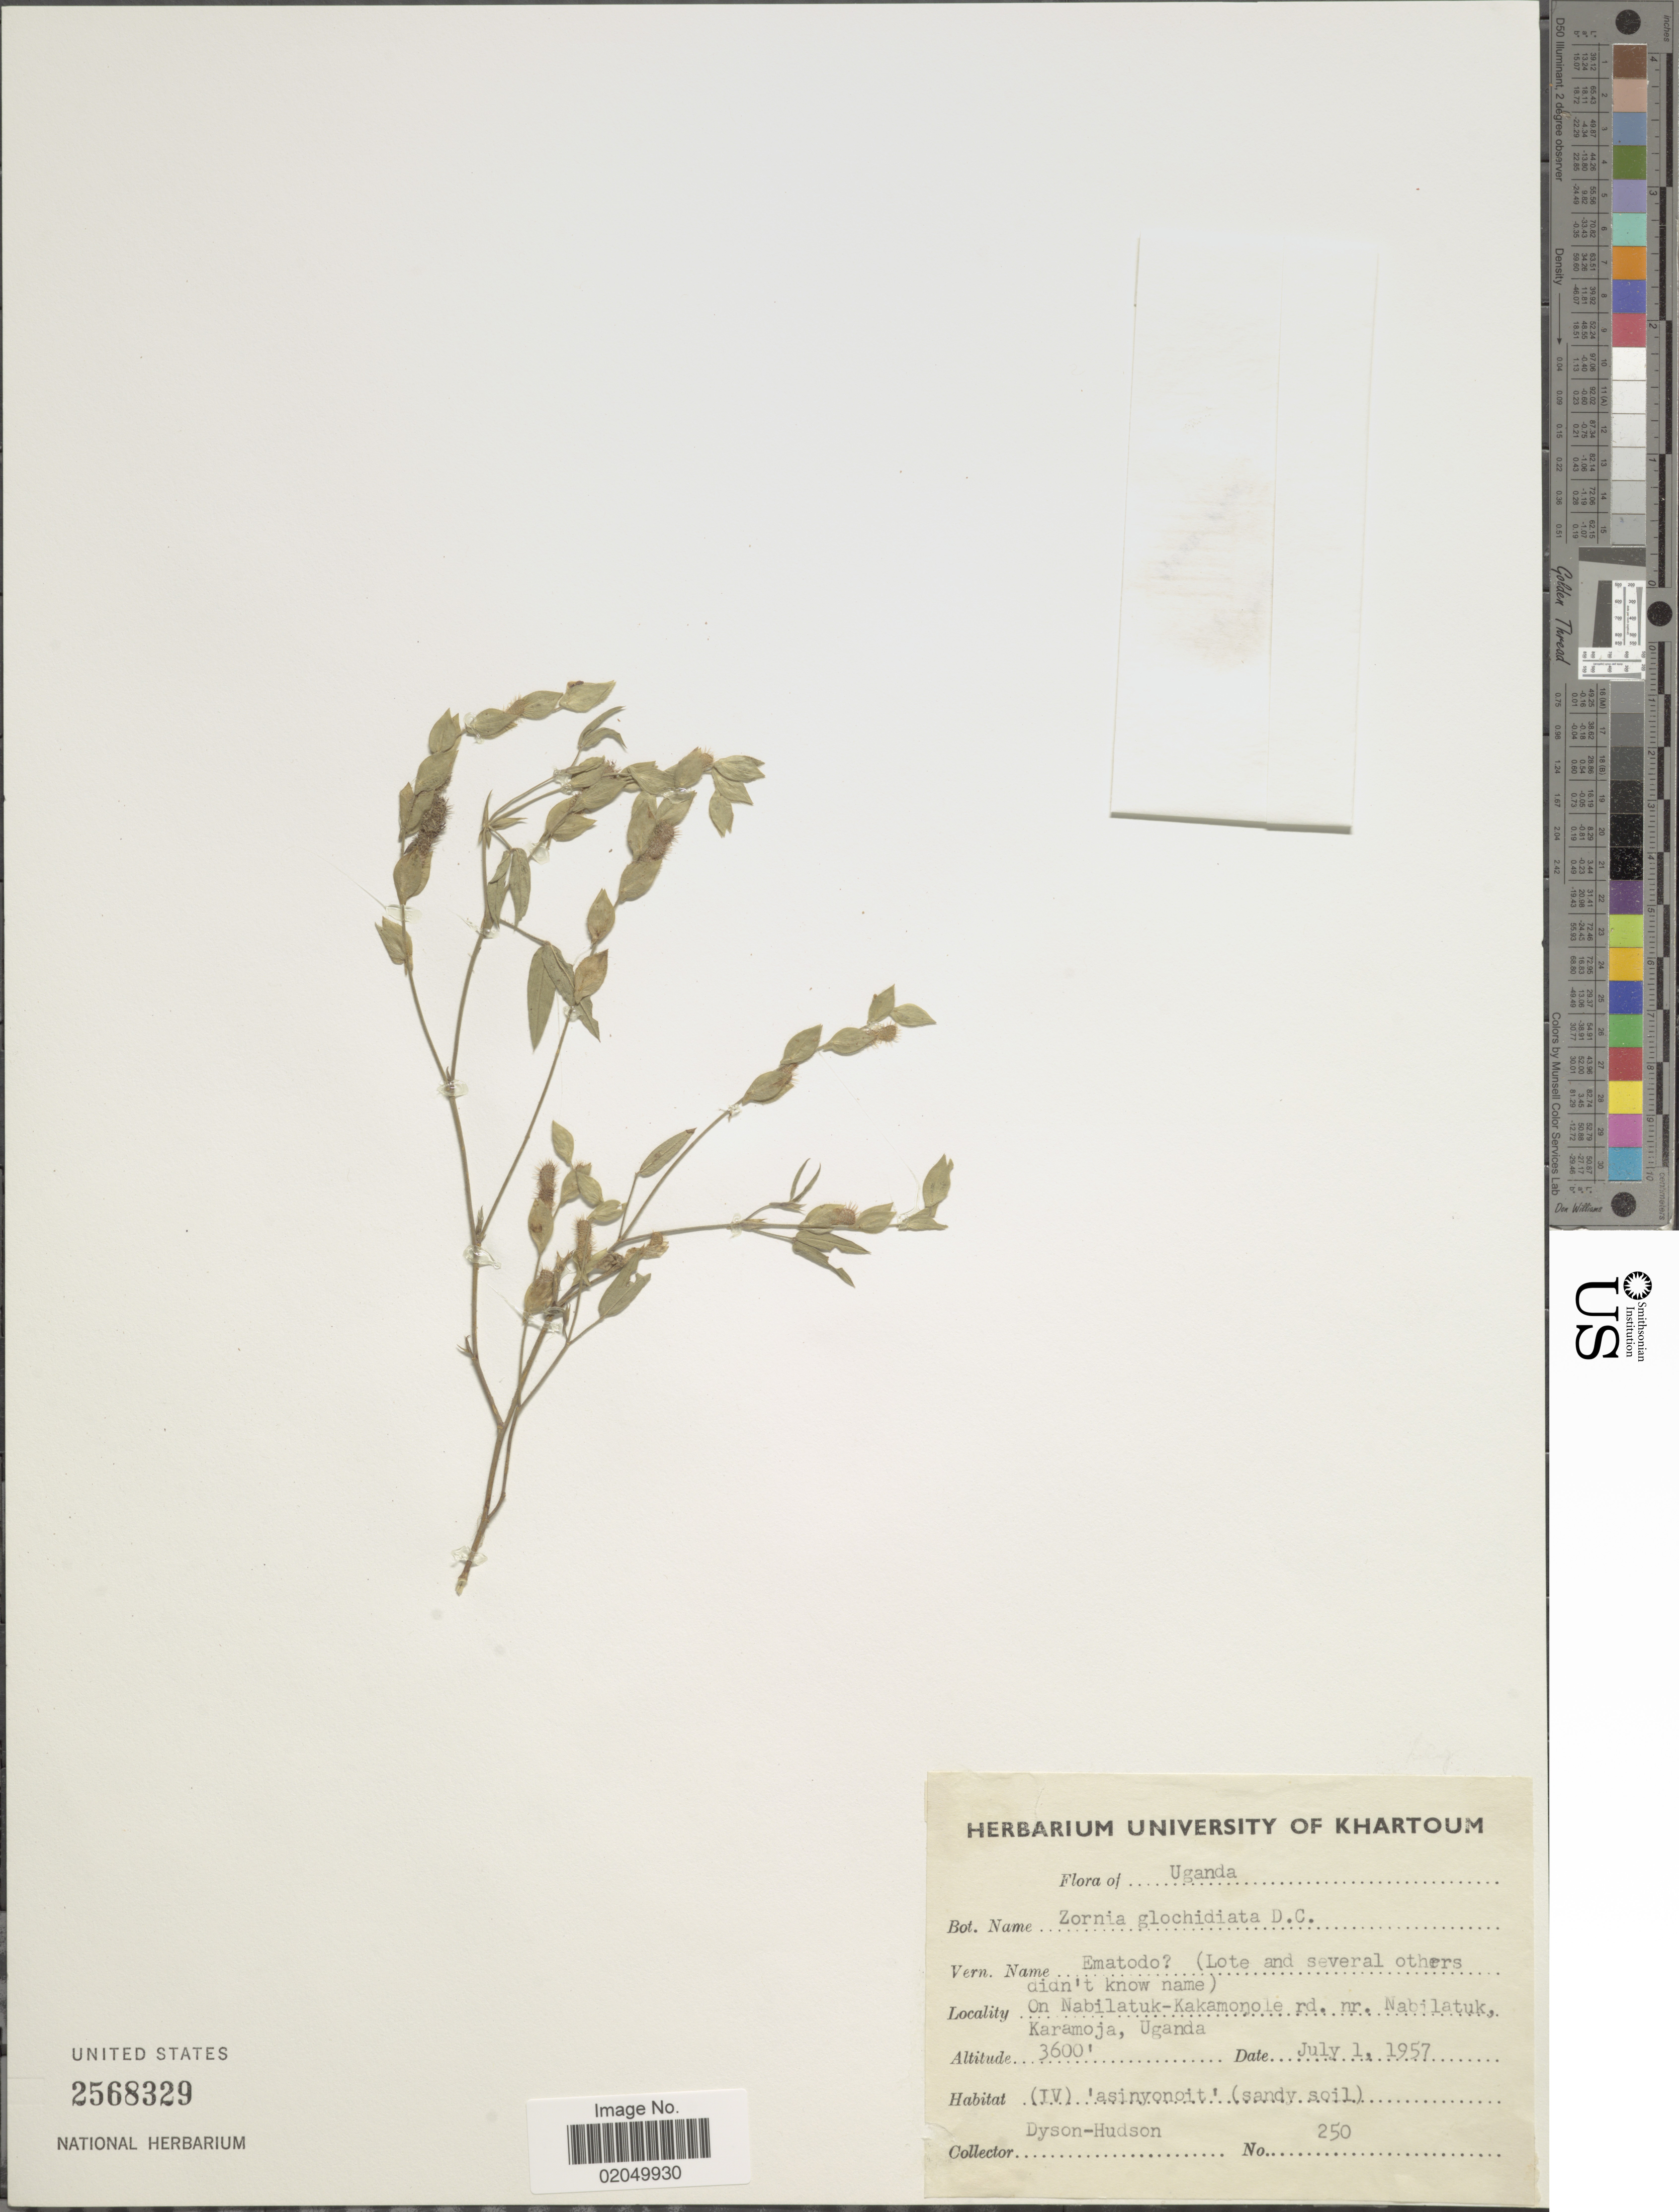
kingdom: Plantae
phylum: Tracheophyta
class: Magnoliopsida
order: Fabales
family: Fabaceae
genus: Zornia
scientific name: Zornia glochidiata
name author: Rchb. ex DC.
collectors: Dyson-Hudson, --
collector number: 250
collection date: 1957-07-01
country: Uganda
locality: Nabilatuk-Kakamonole rd. nr. Nabilatuk, Karamoja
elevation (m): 1097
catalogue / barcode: US 2568329